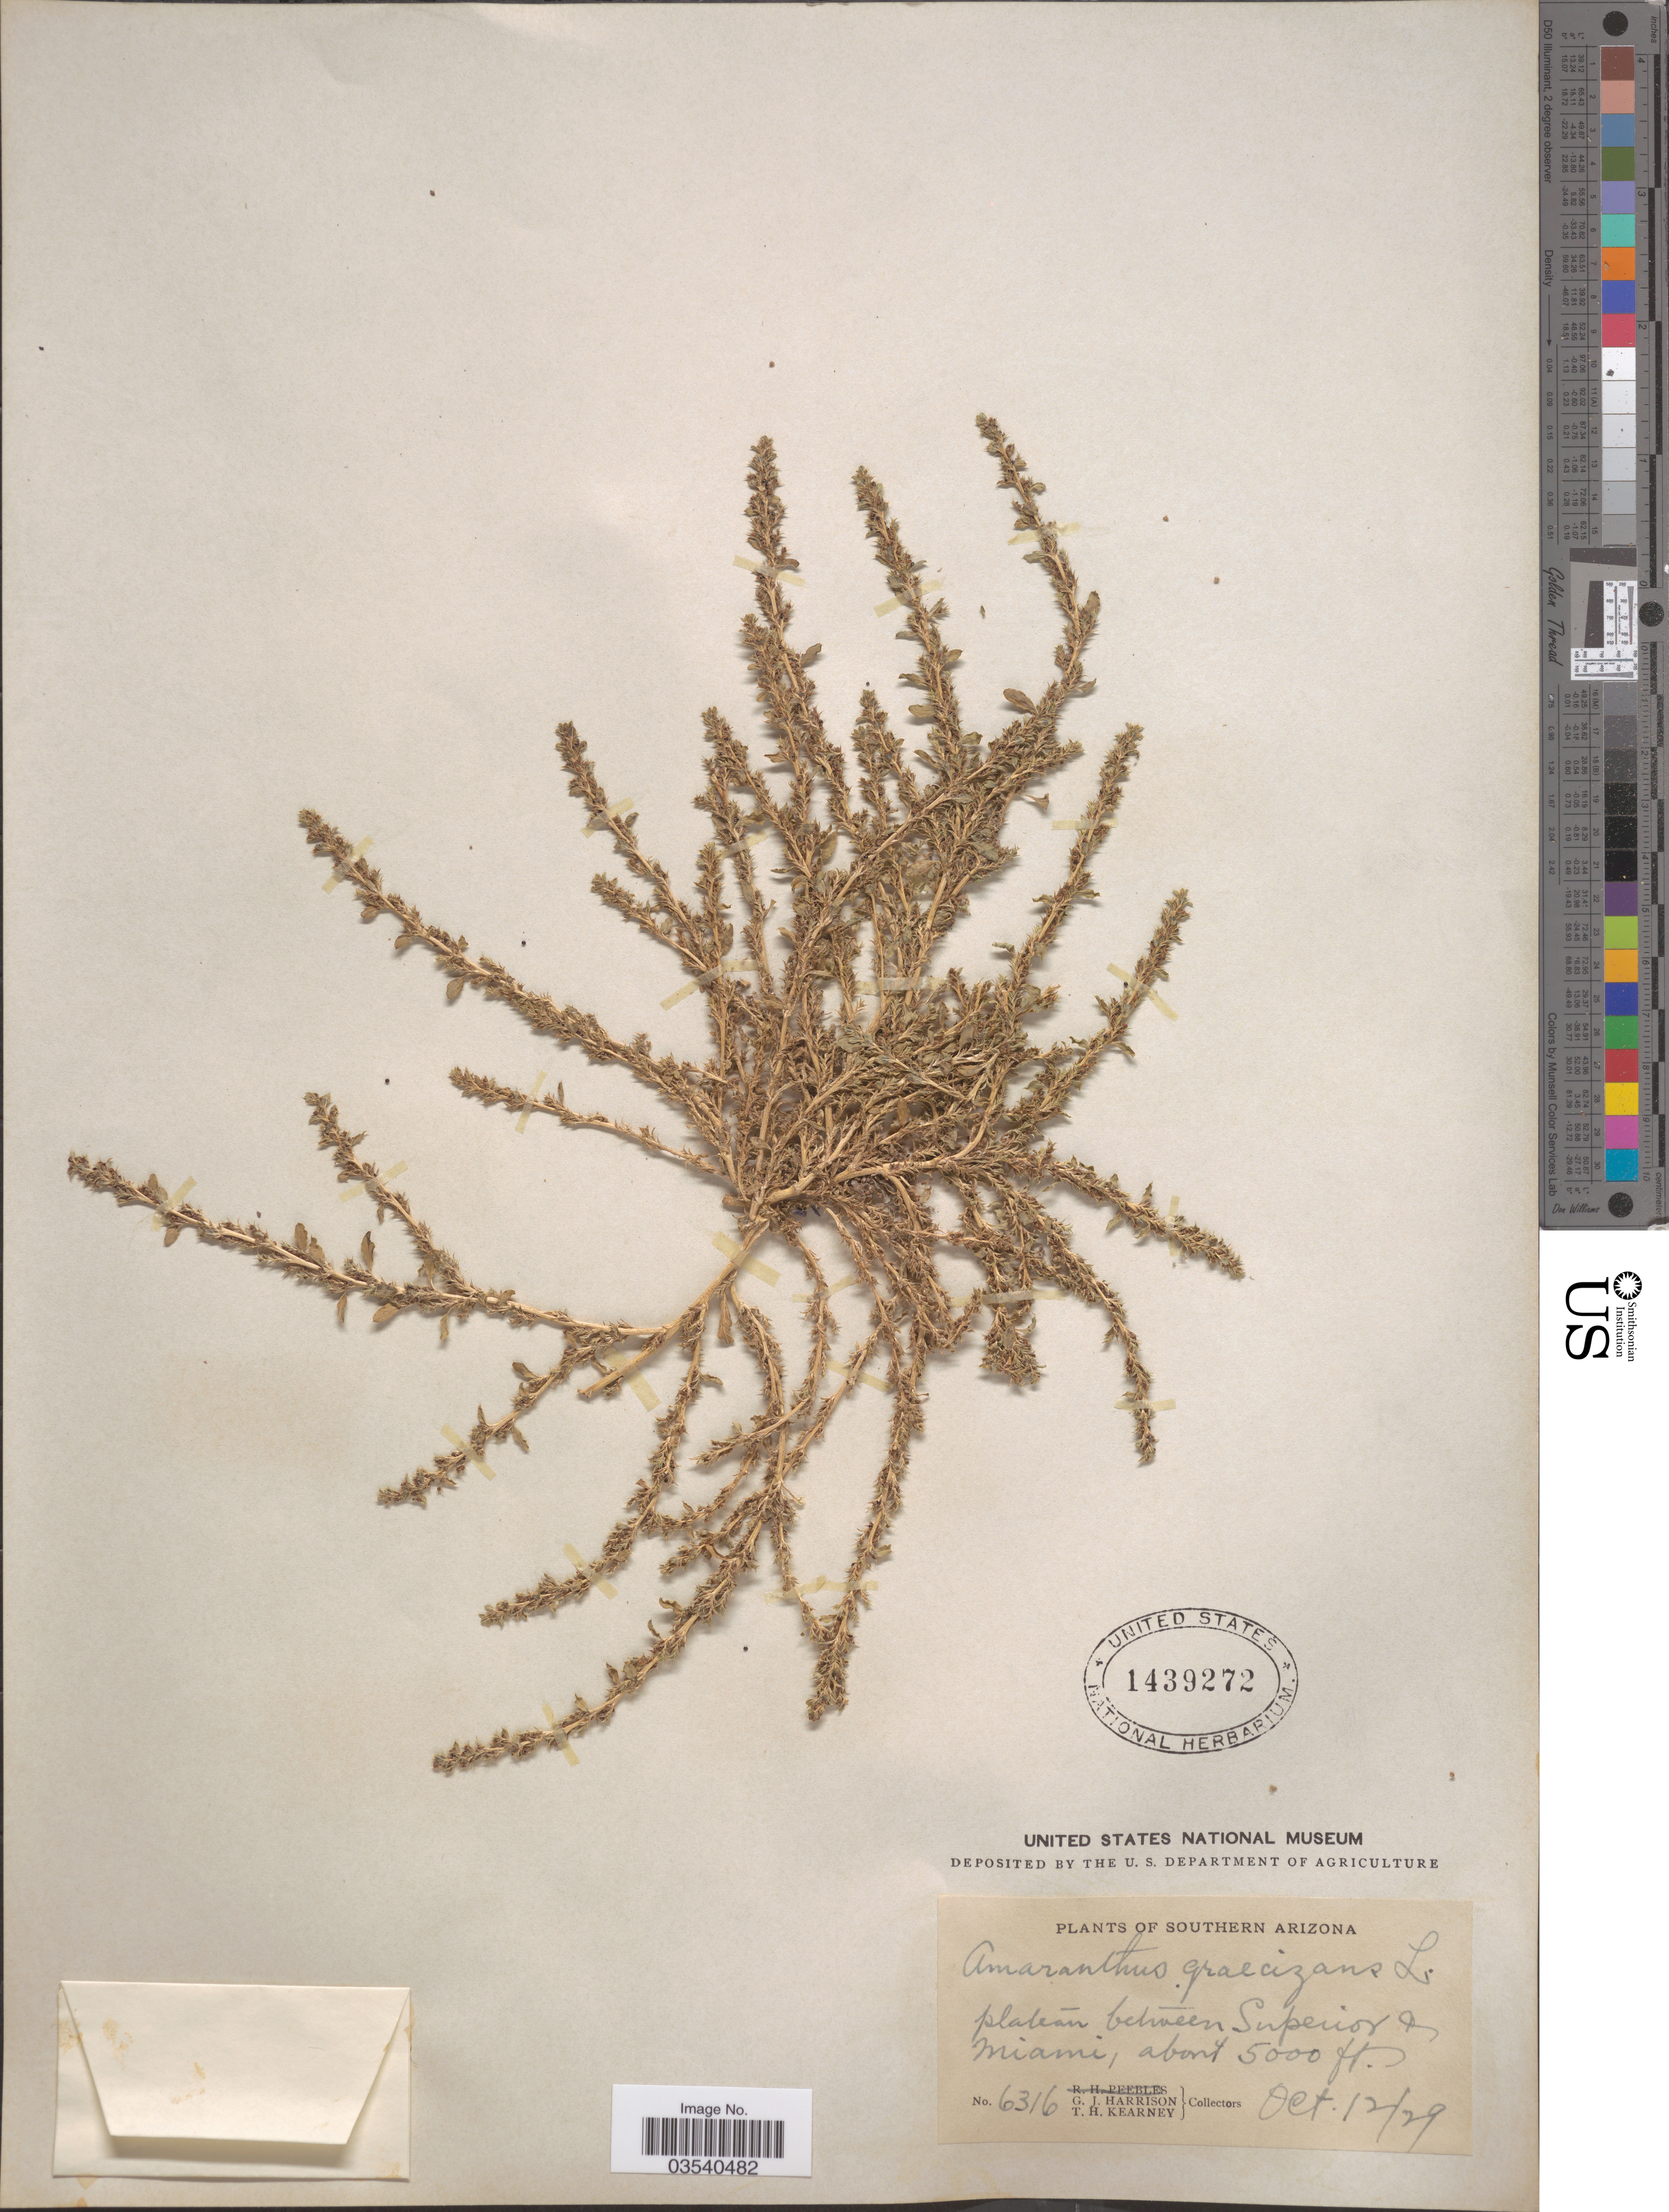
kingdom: Plantae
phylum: Tracheophyta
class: Magnoliopsida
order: Caryophyllales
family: Amaranthaceae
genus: Amaranthus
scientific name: Amaranthus graecizans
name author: L.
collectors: G. J. Harrison & T. H. Kearney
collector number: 6316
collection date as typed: Transcribed d/m/y: 12/10/29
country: United States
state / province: Arizona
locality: Southern Arizona. Plateau between Superior & Miami.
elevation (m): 1524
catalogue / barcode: US 1439272